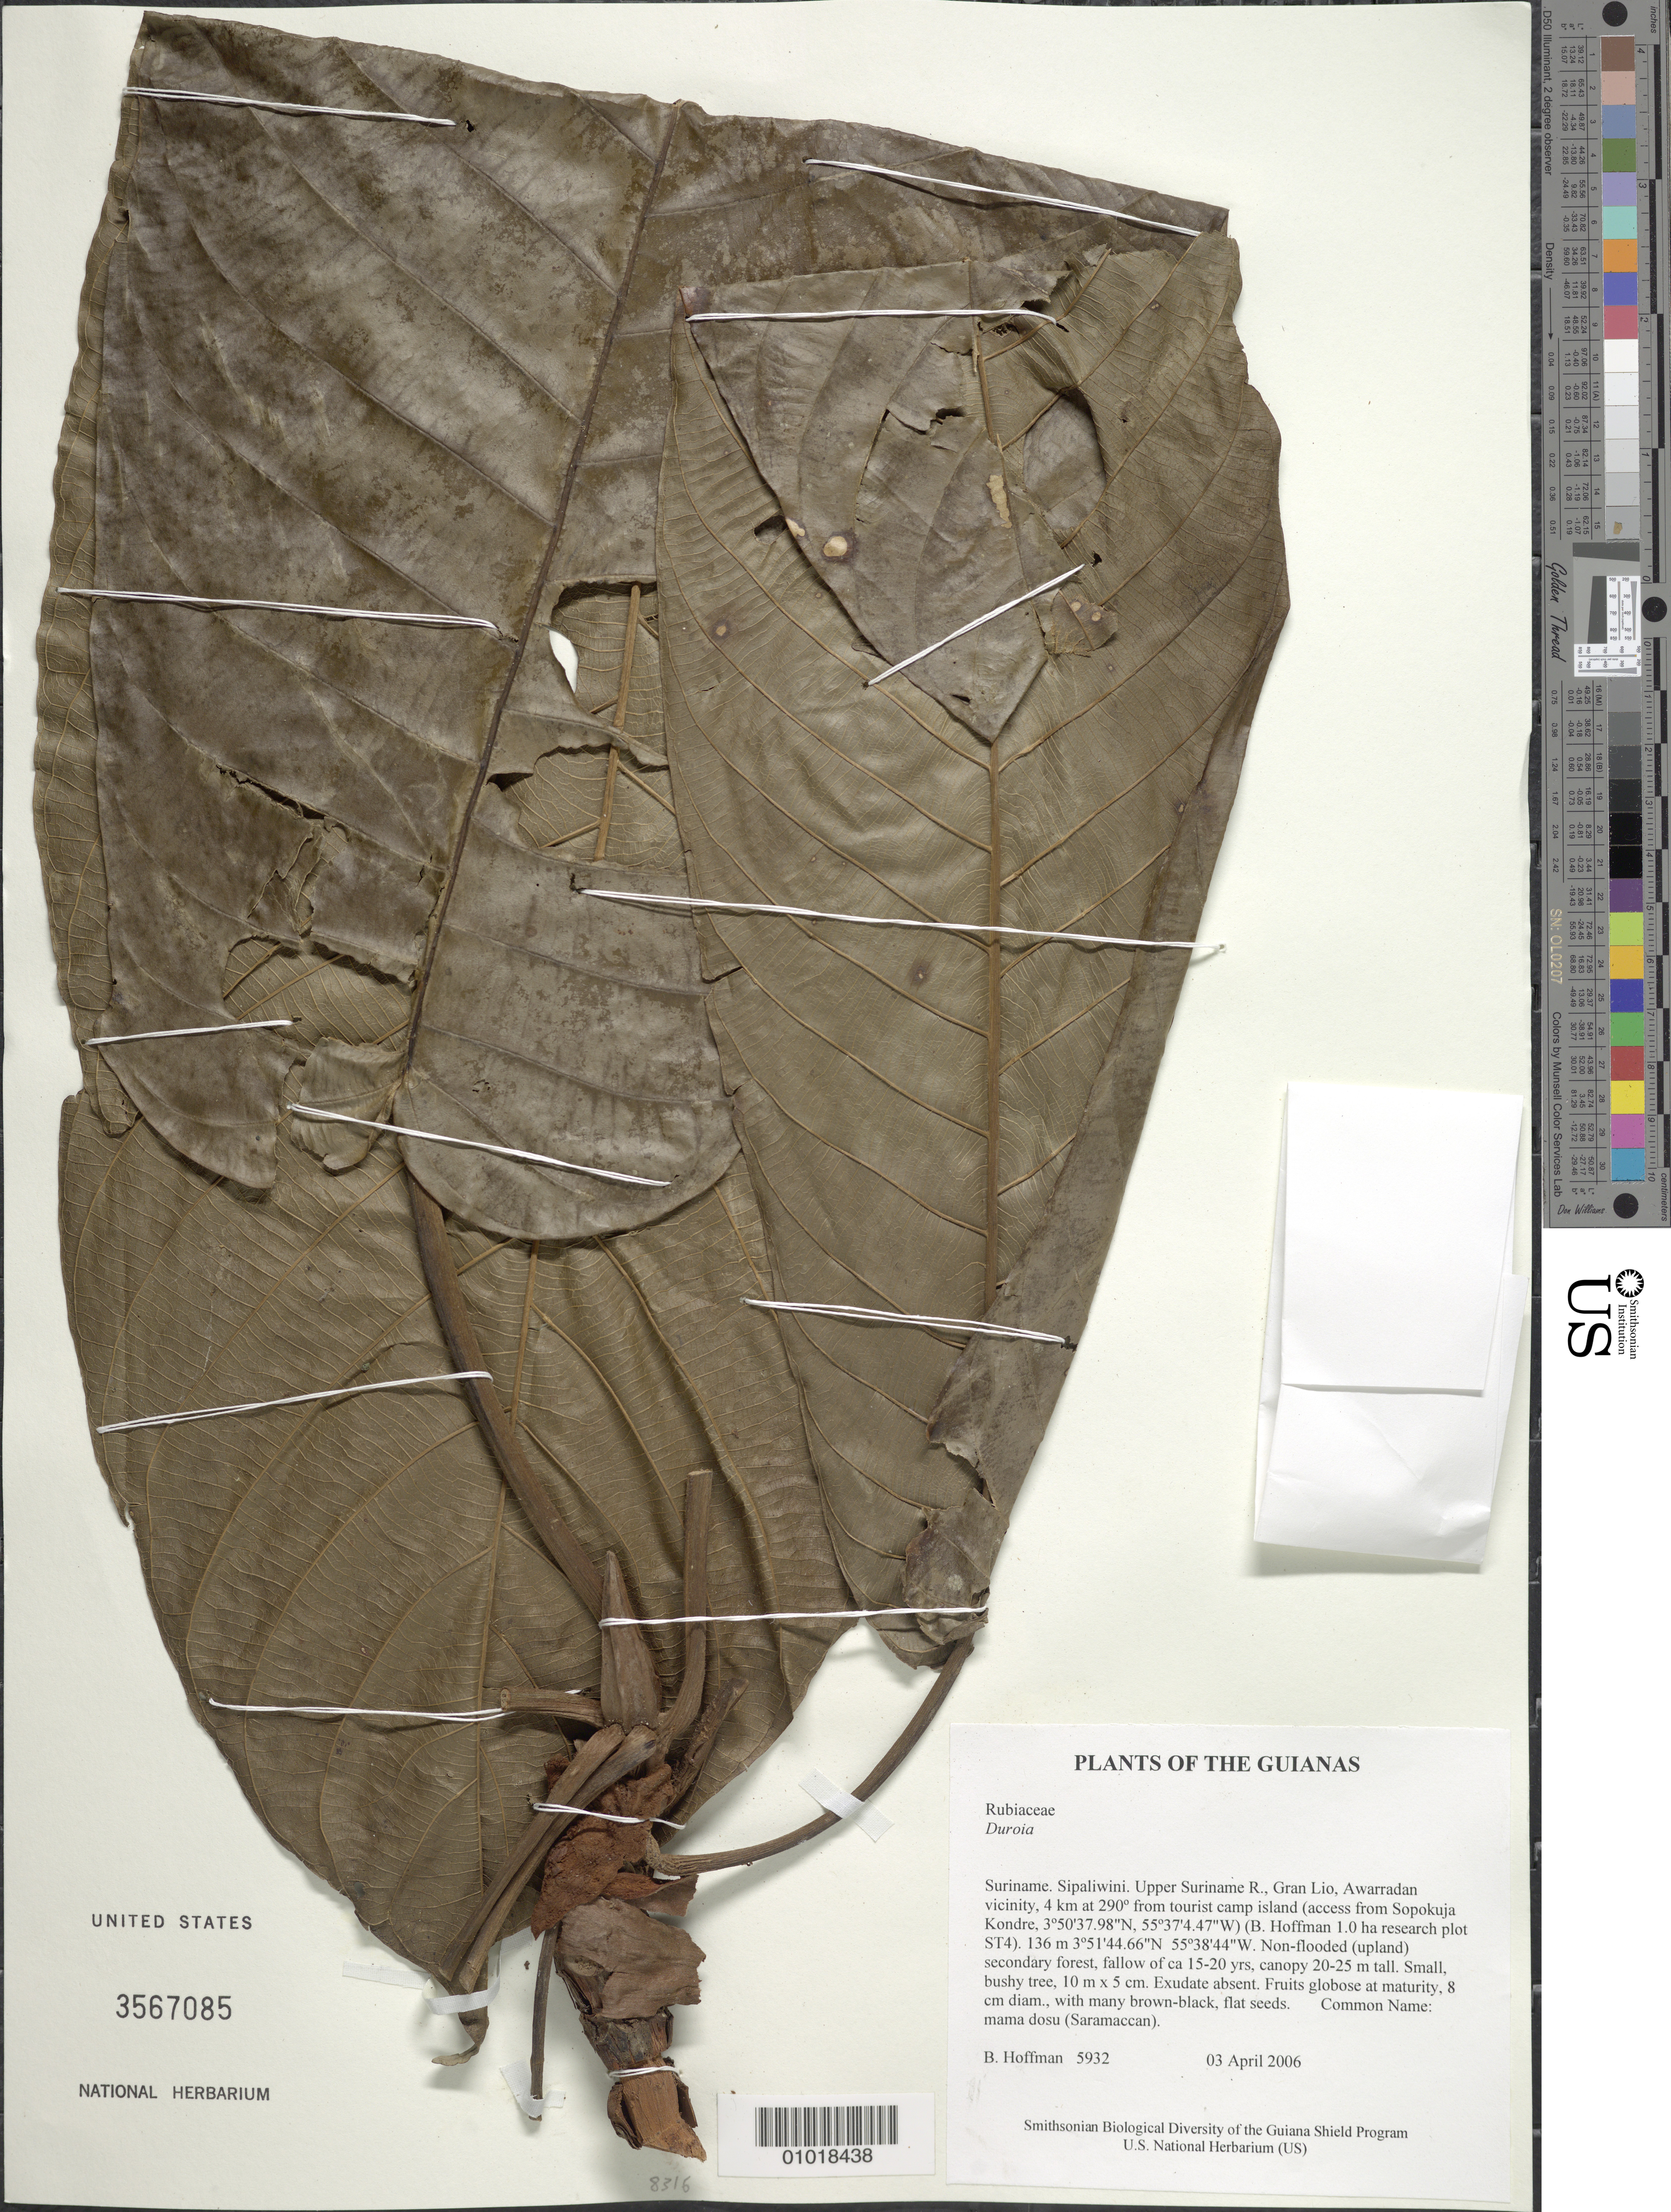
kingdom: Plantae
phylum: Tracheophyta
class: Magnoliopsida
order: Gentianales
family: Rubiaceae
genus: Duroia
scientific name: Duroia sp.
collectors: B. Hoffman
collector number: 5932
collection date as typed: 03 April 2006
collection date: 2006-04-03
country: Suriname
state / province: Sipaliwini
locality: Upper Suriname R., Gran Lio, Awarradan vicinity, 4 km at 290º from tourist camp island (access from Sopokuja Kondre, 3º50'37.98"N, 55º37'4.47"W) (B. Hoffman 1.0 ha research plot ST4)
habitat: Non-flooded (upland) secondary forest, fallow of ca 15-20 yrs, canopy 20-25 m tall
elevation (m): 136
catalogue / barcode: US 3567085